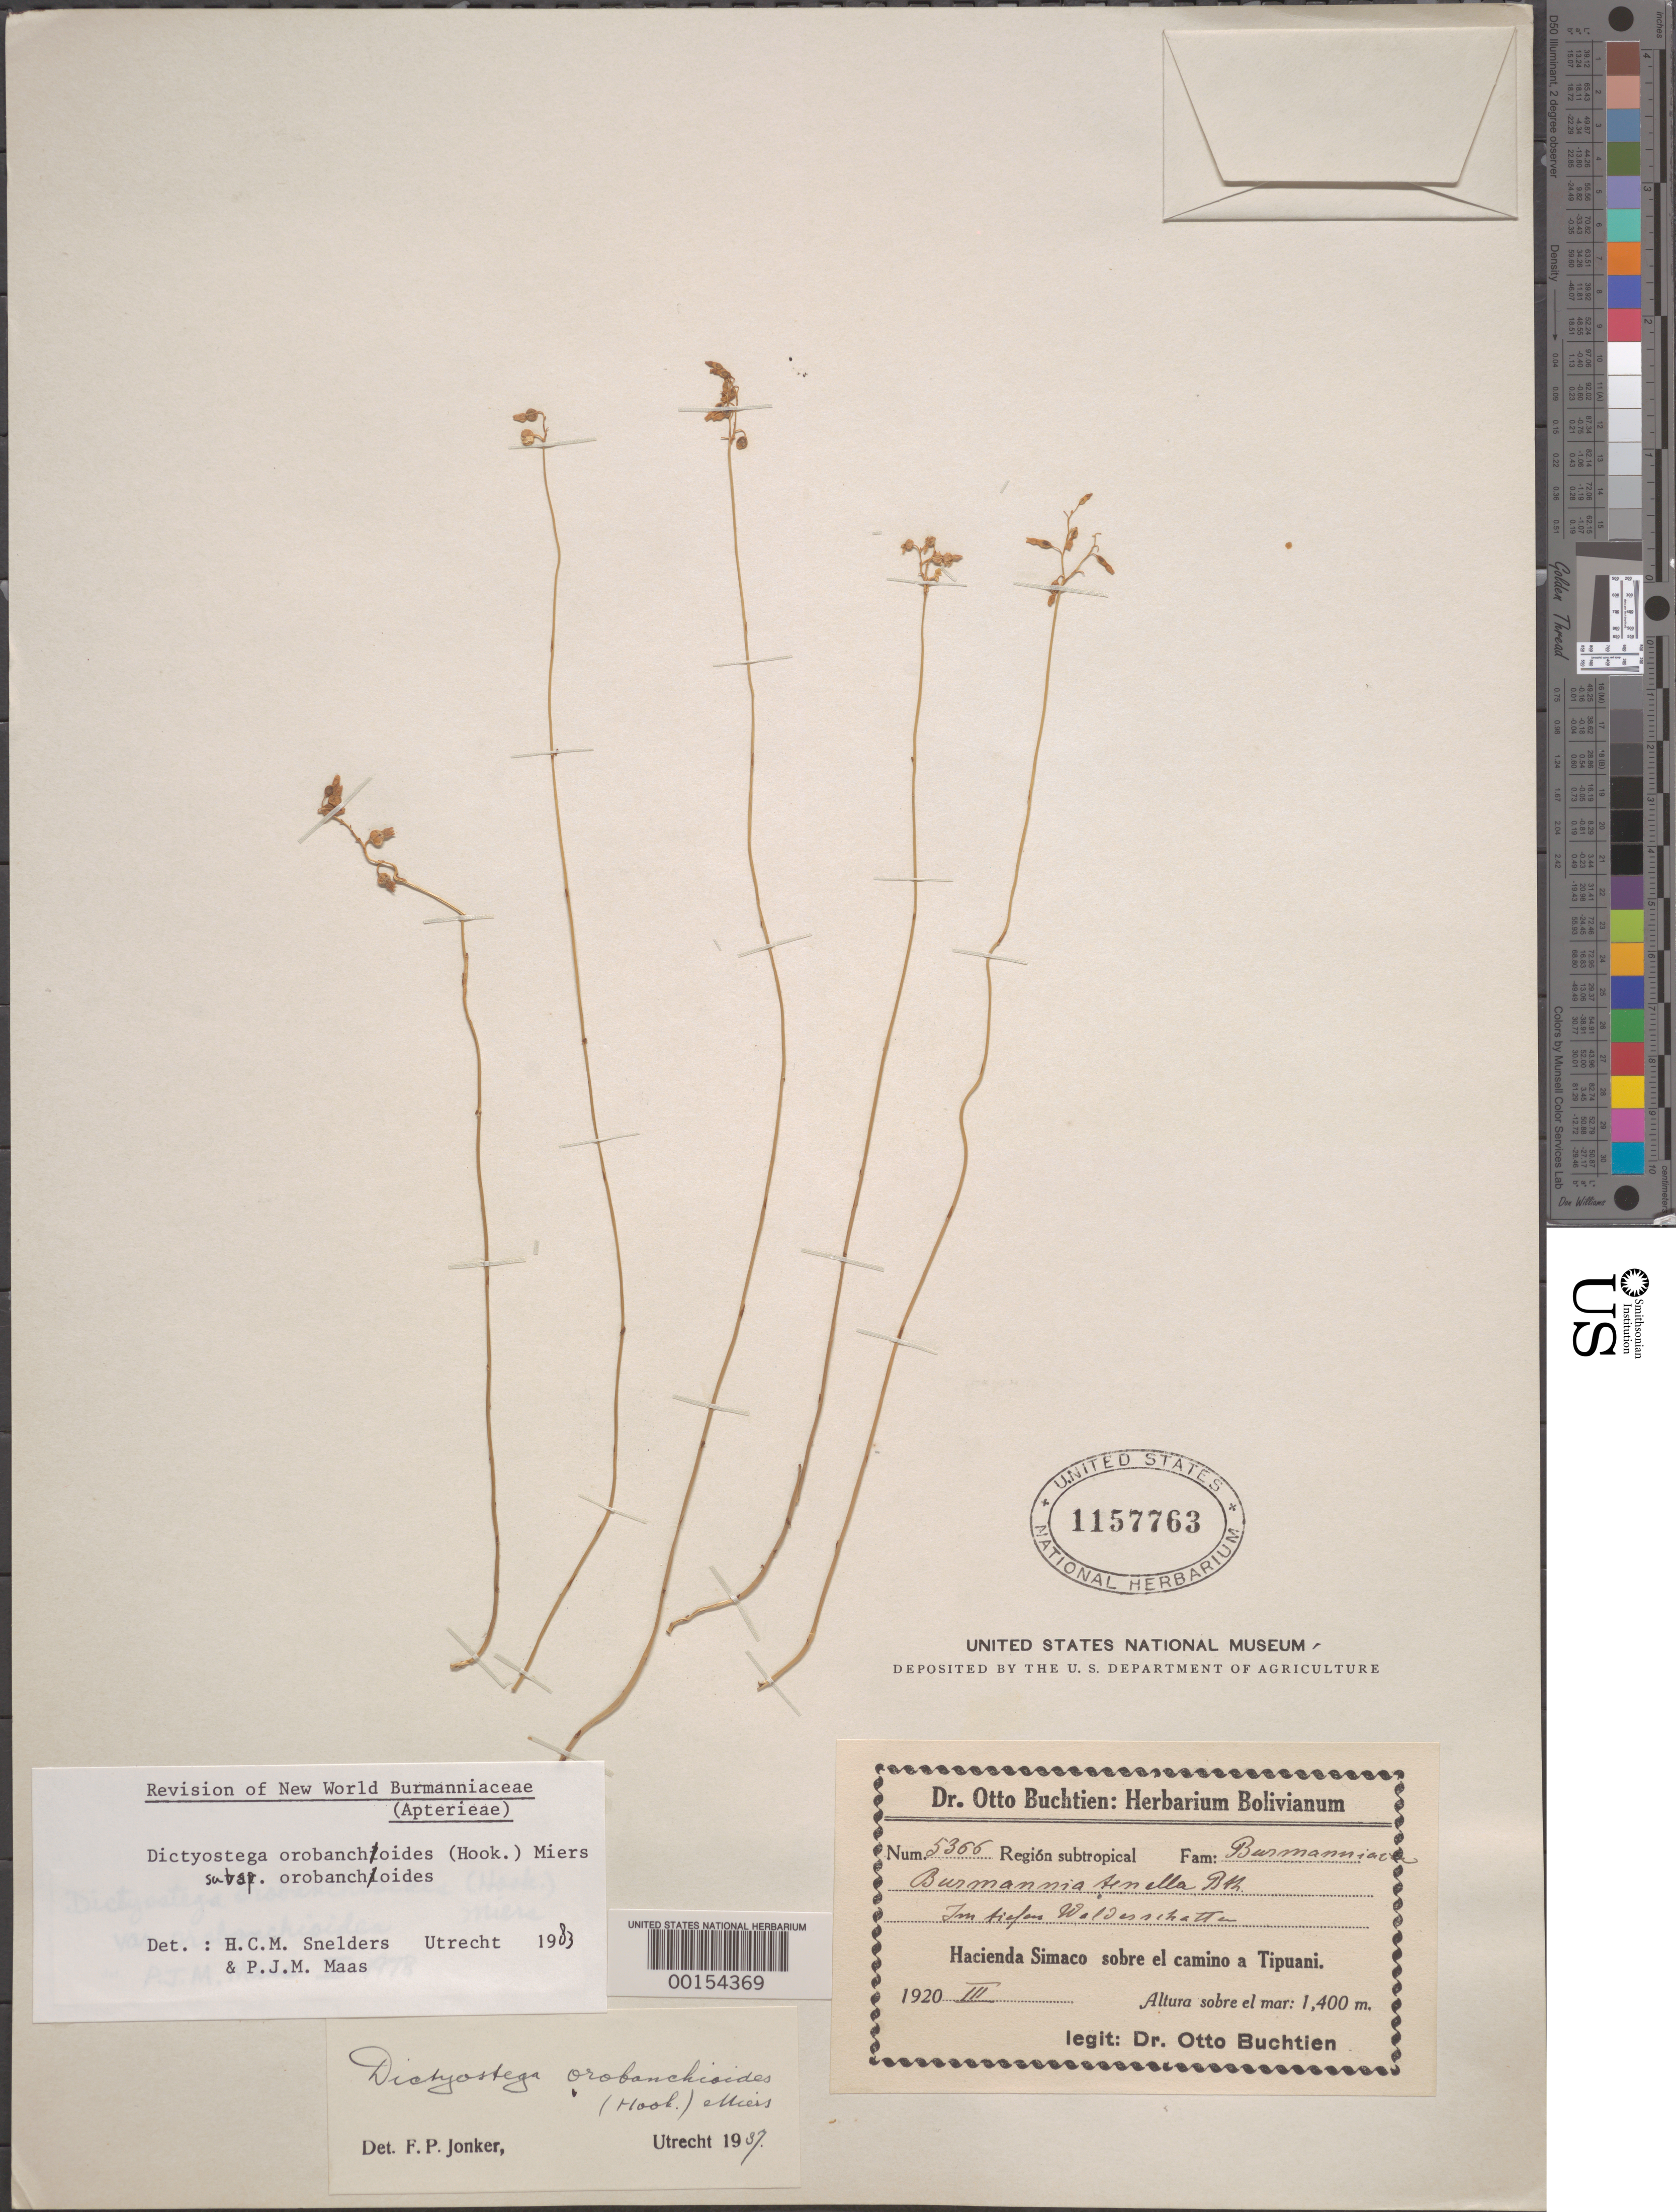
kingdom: Plantae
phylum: Tracheophyta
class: Liliopsida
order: Dioscoreales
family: Burmanniaceae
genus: Dictyostega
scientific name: Dictyostega orobanchoides subsp. orobanchoides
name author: (Hook.) Miers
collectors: O. Buchtien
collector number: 5366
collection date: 1920-03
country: Bolivia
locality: Región subtropical. Hacienda Simaco sobre el camino a Tipuani.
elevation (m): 1400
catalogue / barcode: US 1157763